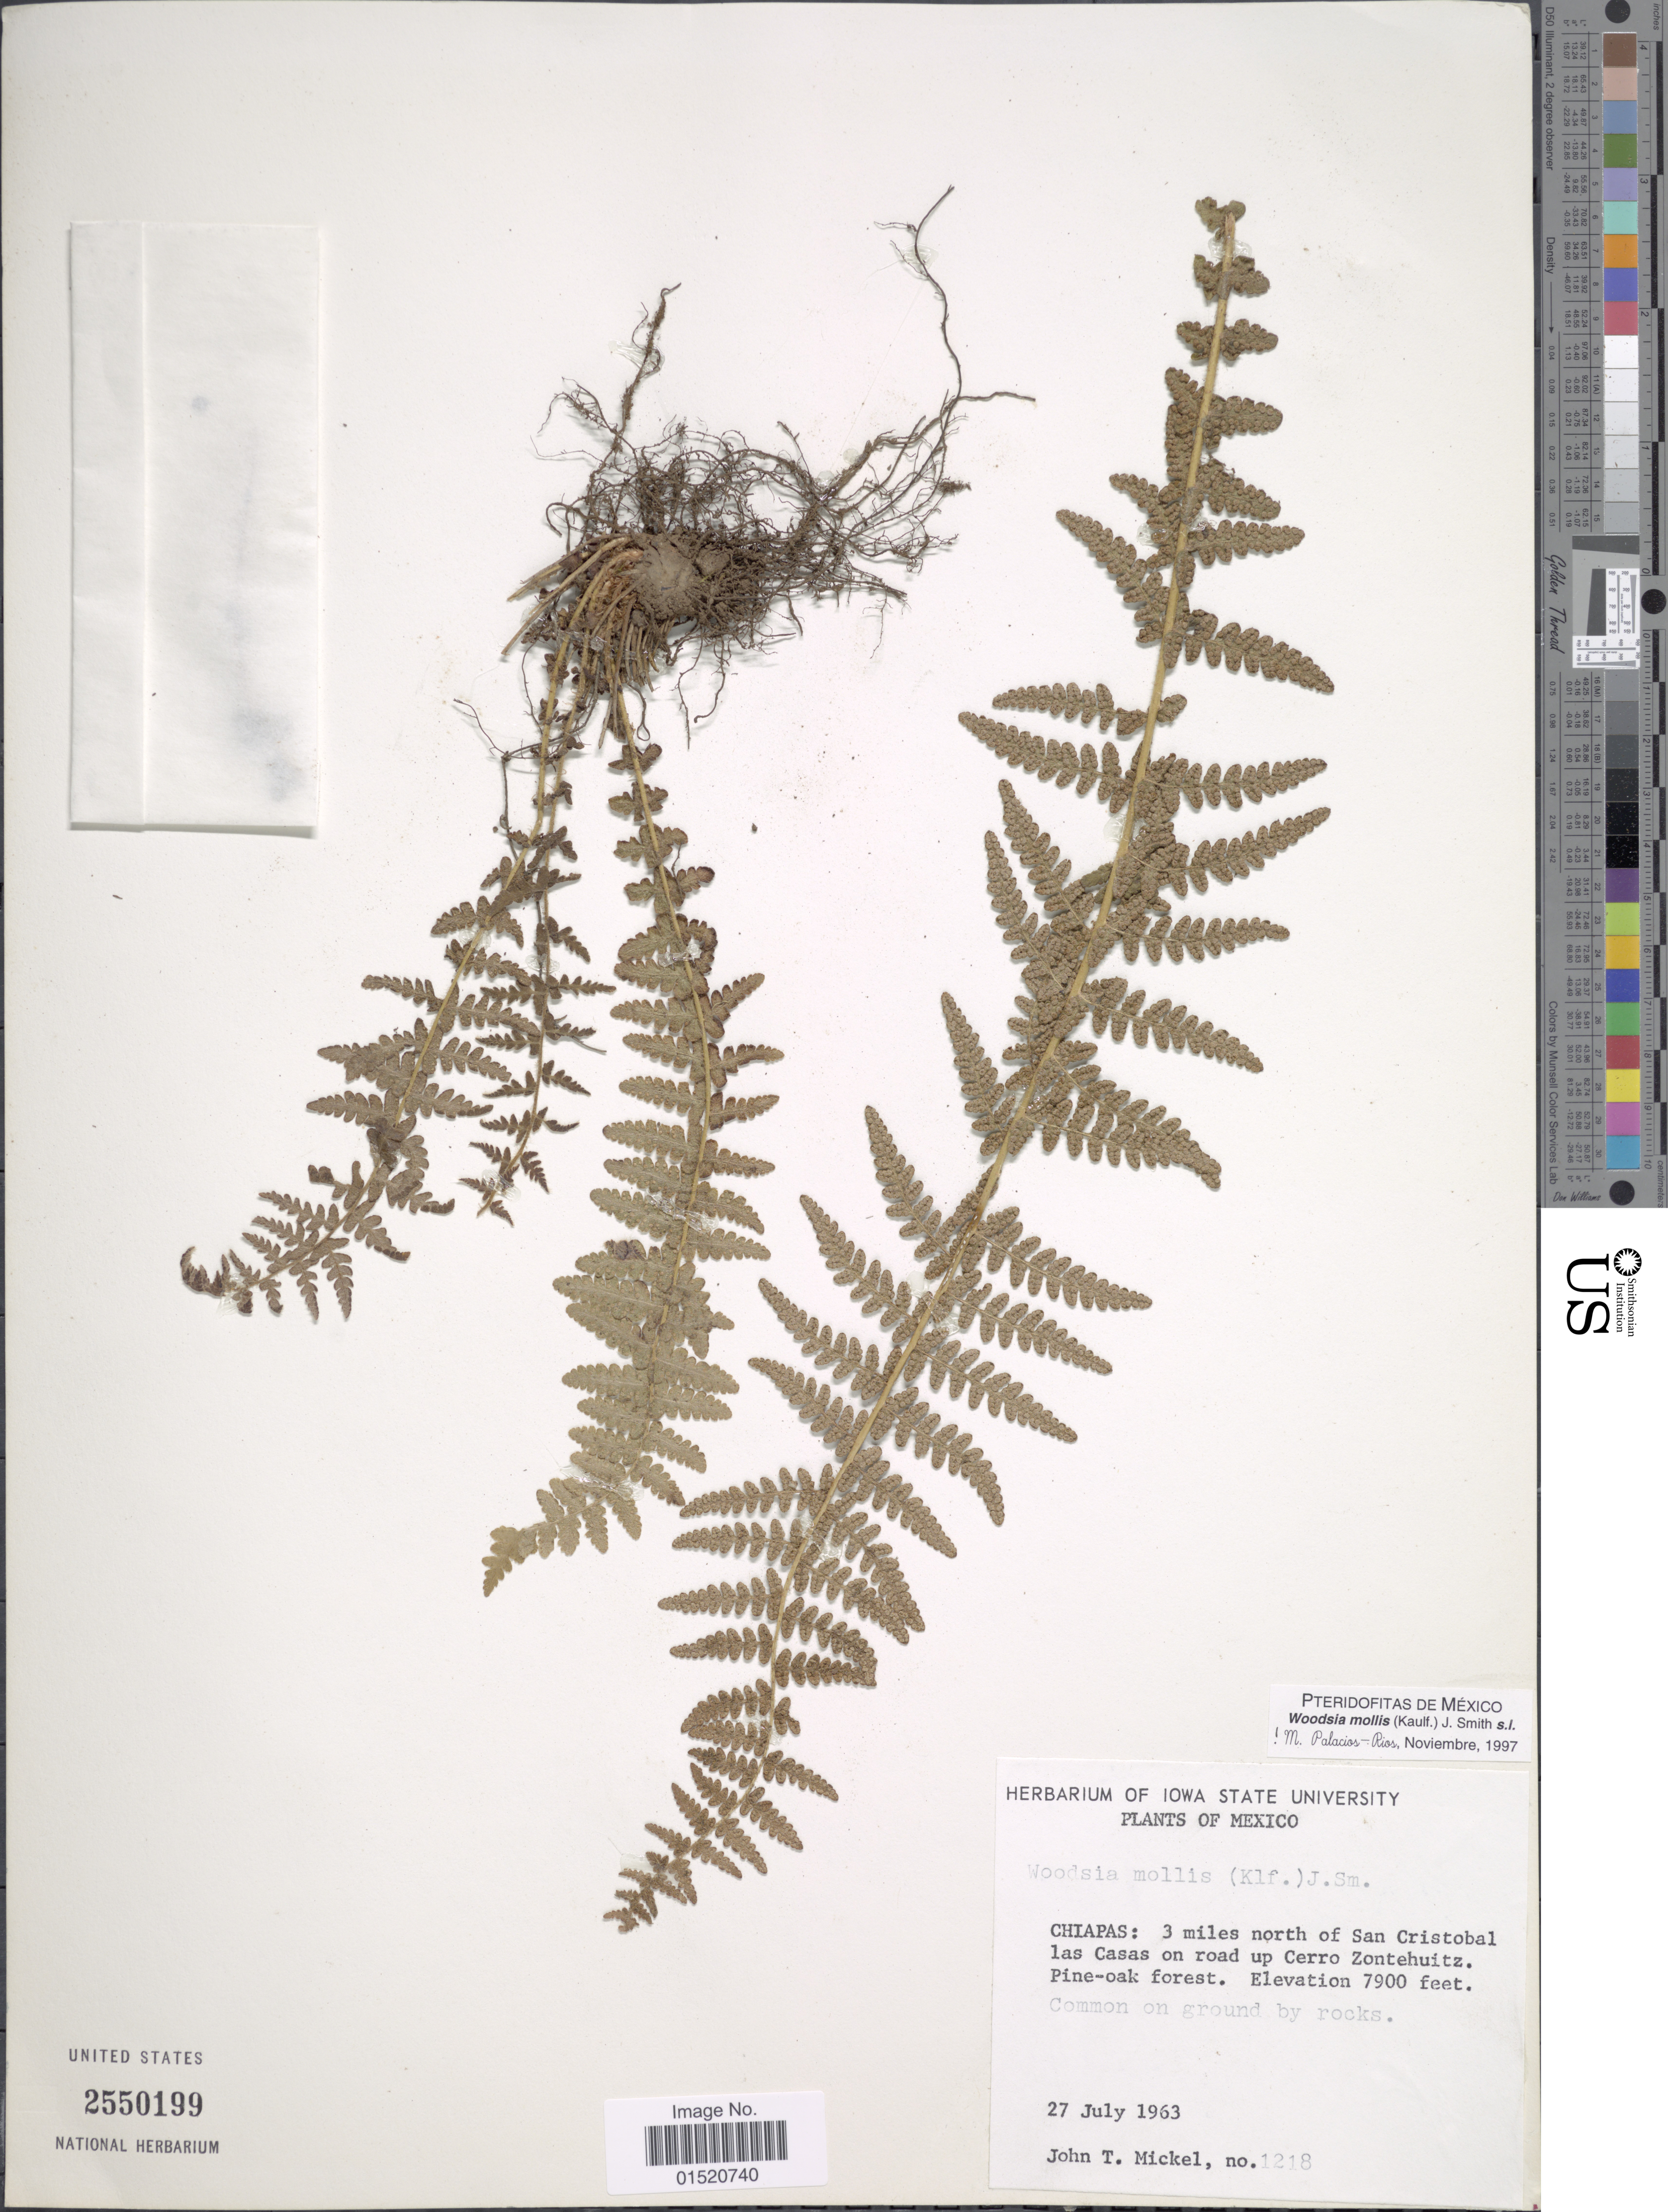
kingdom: Plantae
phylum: Tracheophyta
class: Polypodiopsida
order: Polypodiales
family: Woodsiaceae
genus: Woodsia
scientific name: Woodsia mollis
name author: (Kaulf.) J. Sm.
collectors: J. T. Mickel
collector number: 1218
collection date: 1963-07-27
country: Mexico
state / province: Chiapas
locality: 3 miles north of San Cristobal las Casas on road up Cerro Zontehuitz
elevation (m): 2408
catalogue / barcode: US 2550199